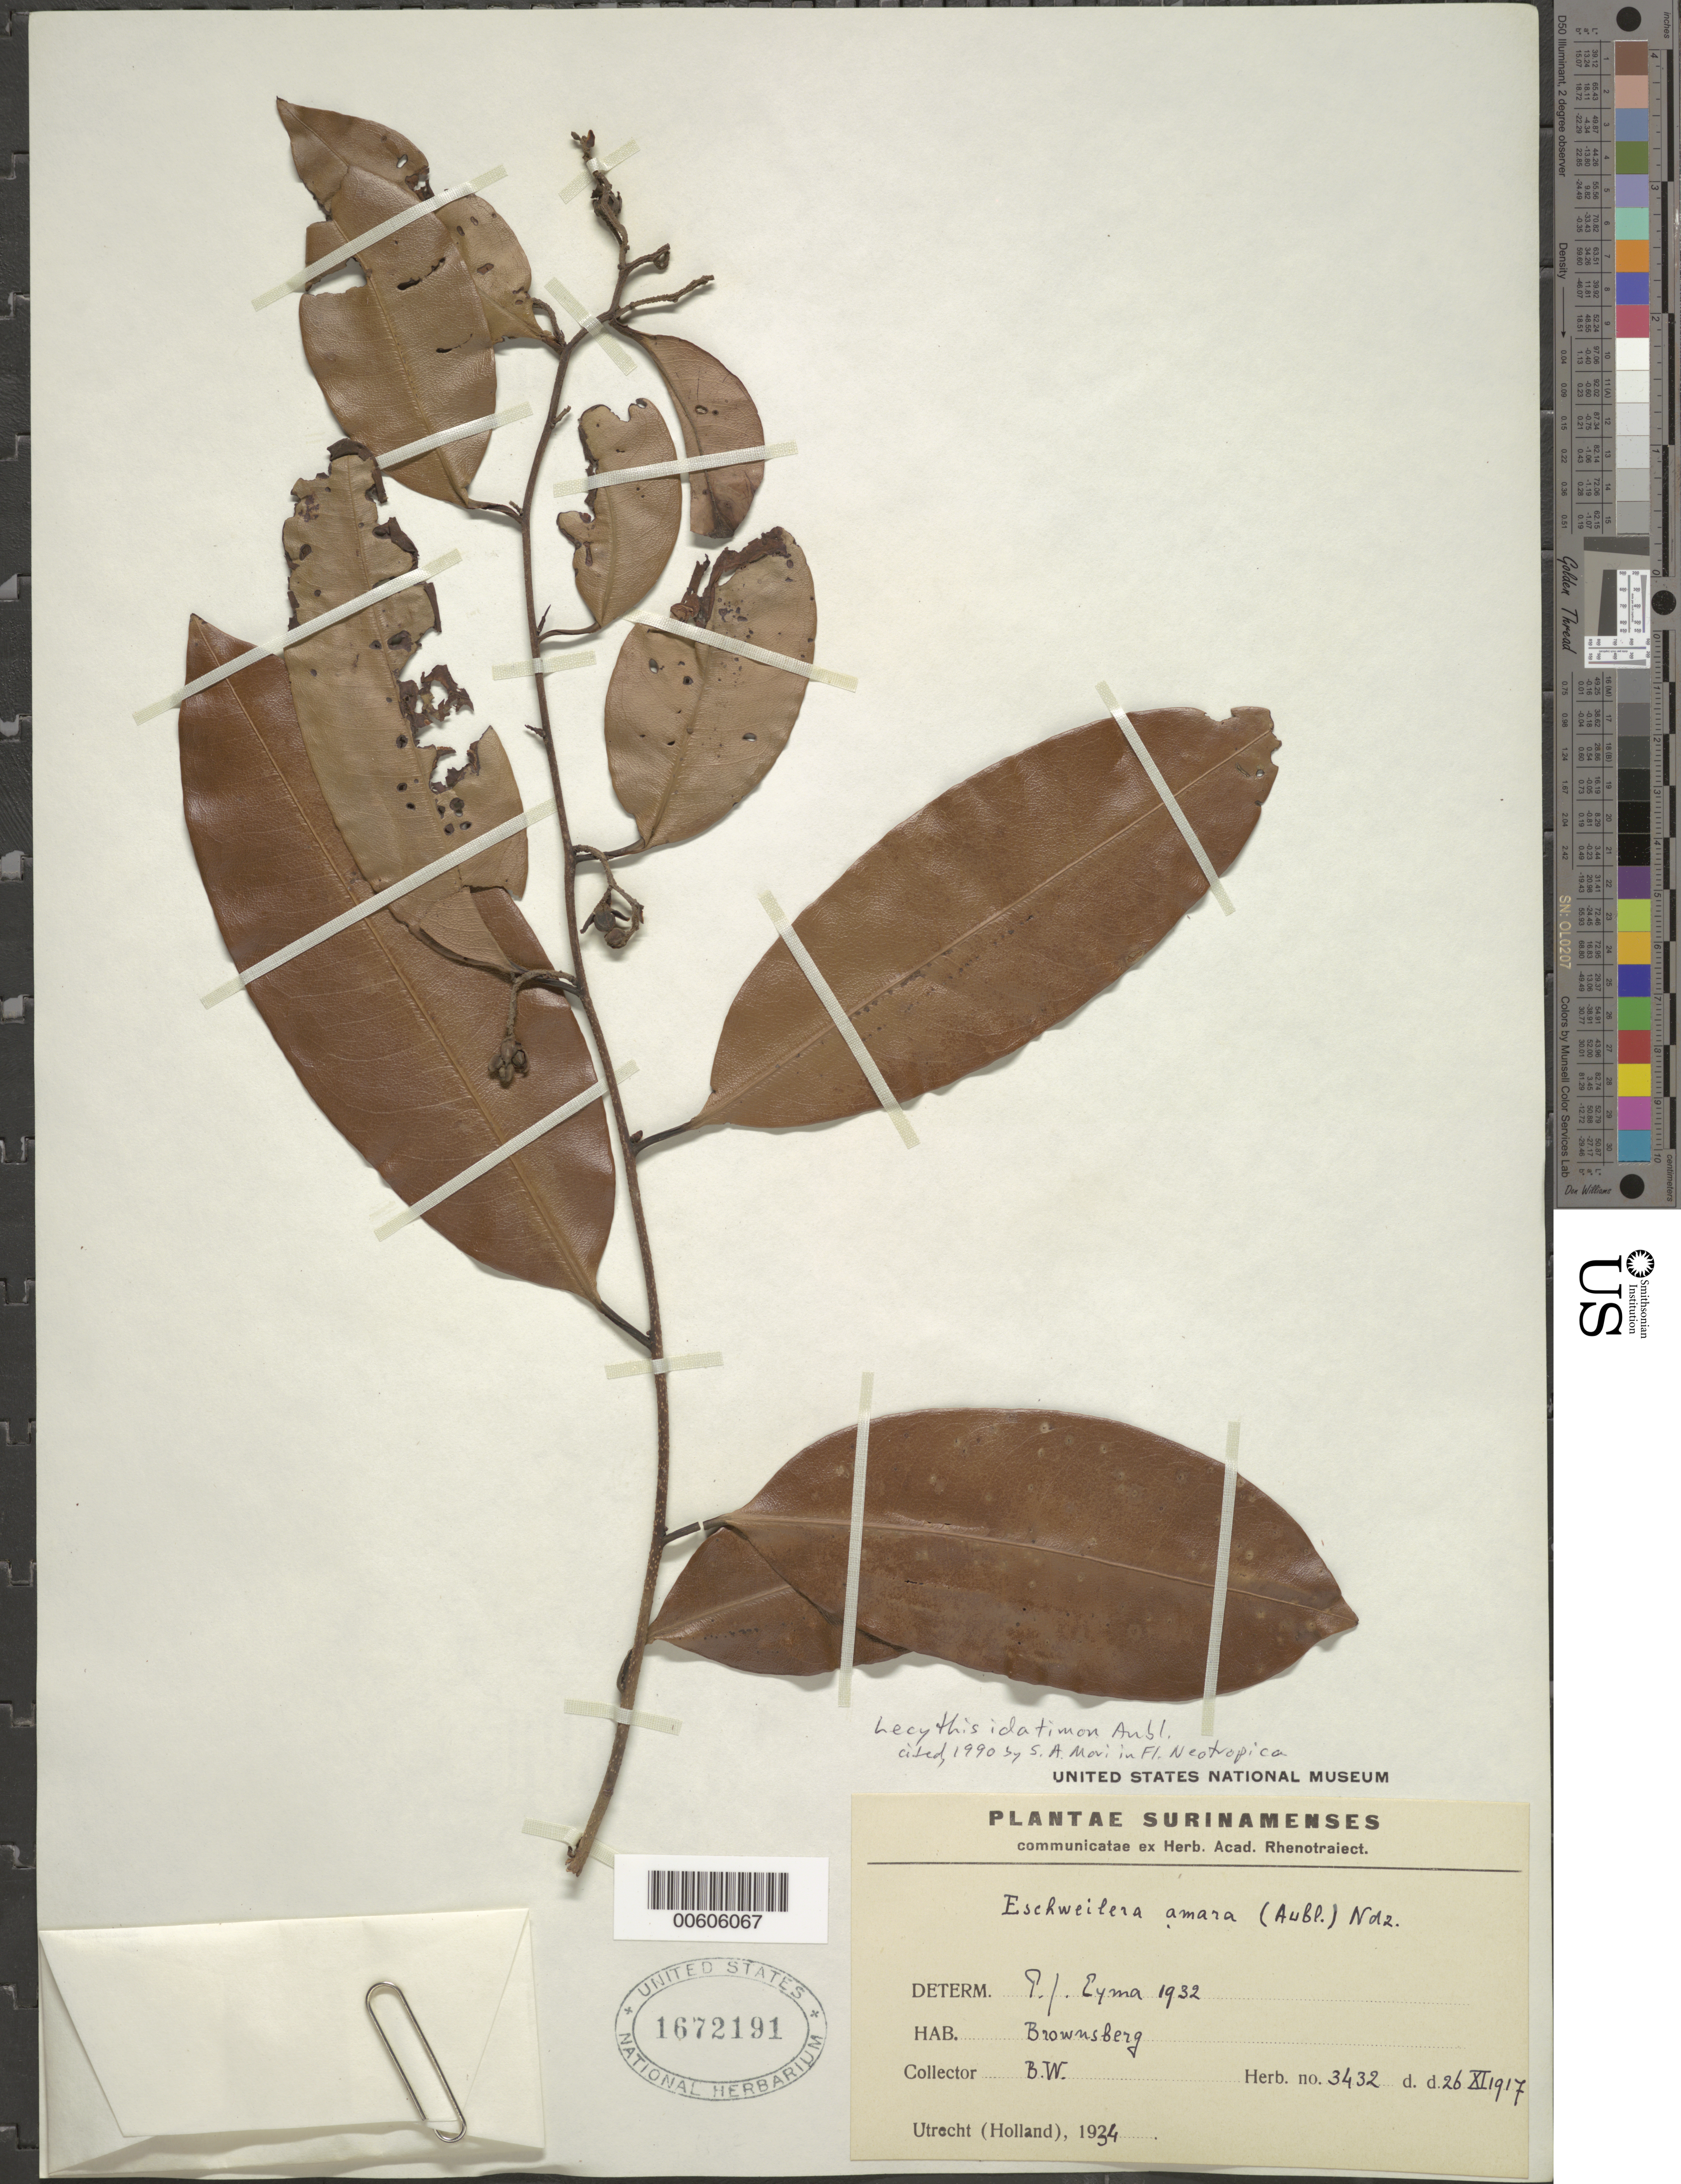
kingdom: Plantae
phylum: Tracheophyta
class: Magnoliopsida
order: Ericales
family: Lecythidaceae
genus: Lecythis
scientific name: Lecythis idatimon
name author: Aubl.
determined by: Mori, Scott A.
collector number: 3432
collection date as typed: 26-Nov-17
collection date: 1917-11-26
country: Suriname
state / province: Brokopondo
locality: Brownsberg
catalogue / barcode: US 1672191